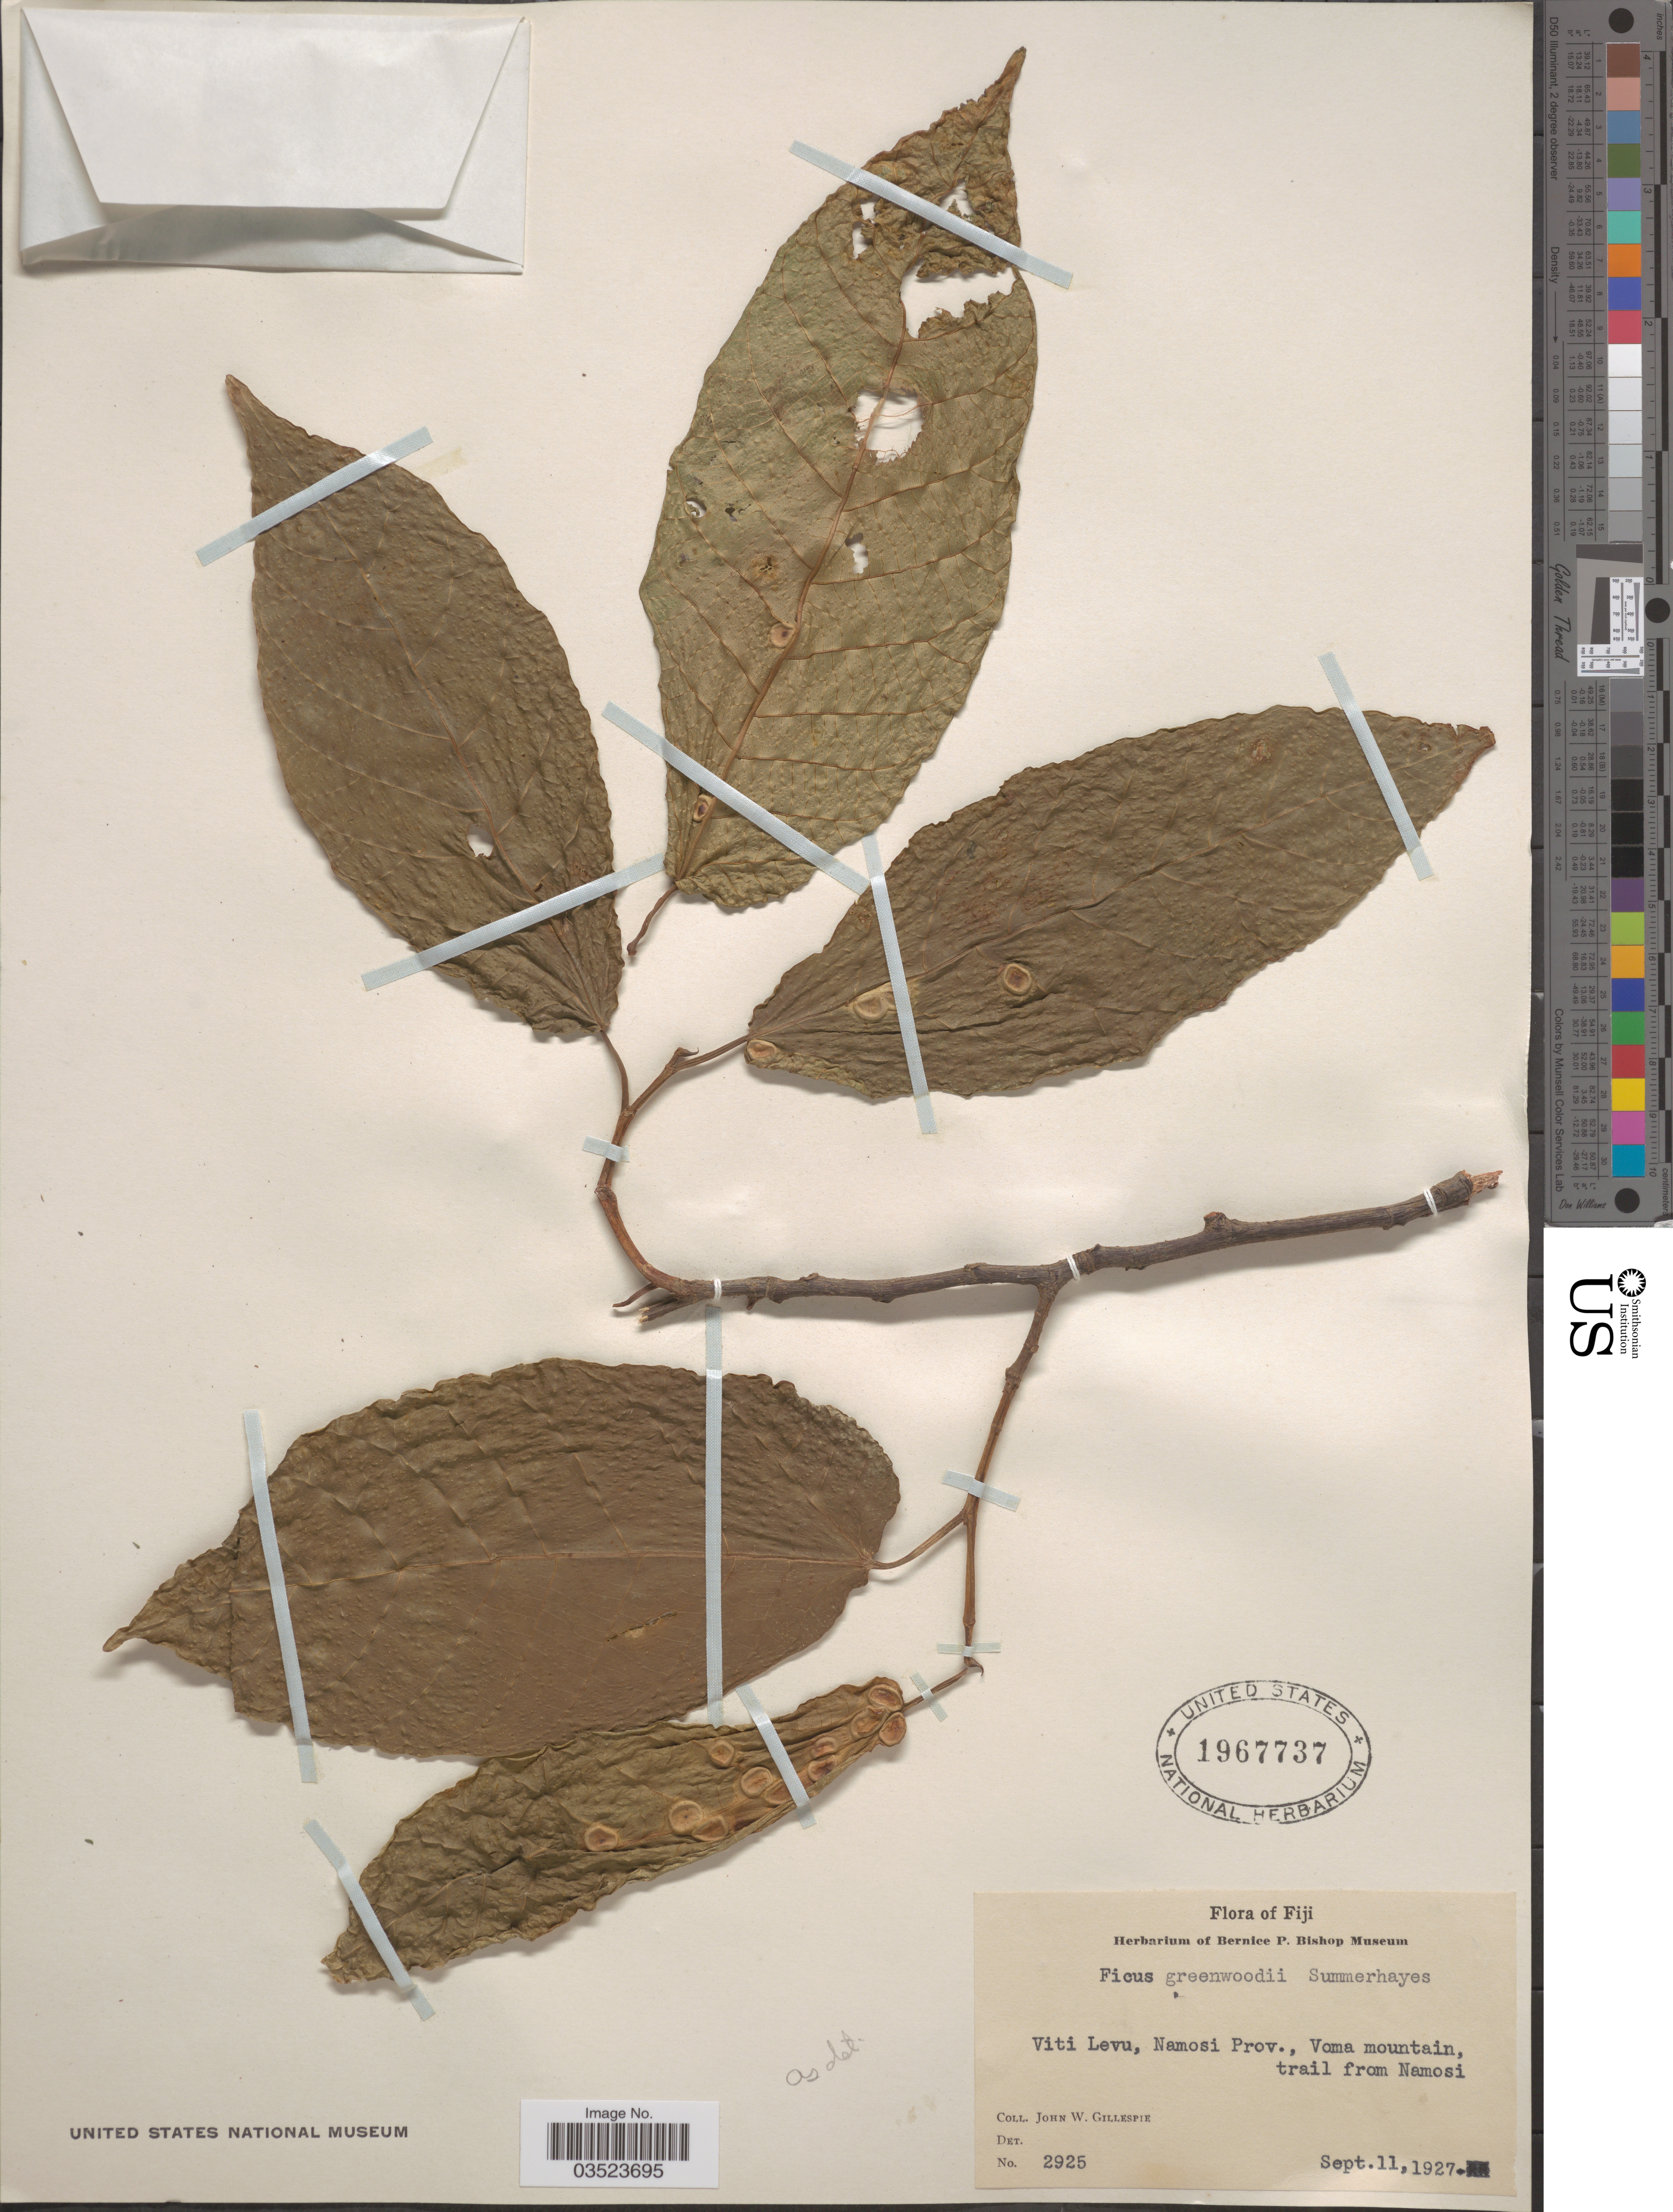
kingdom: Plantae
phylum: Tracheophyta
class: Magnoliopsida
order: Rosales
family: Moraceae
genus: Ficus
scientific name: Ficus greenwoodii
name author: Summerh.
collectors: J. W. Gillespie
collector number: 2925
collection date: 1927-09-11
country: Fiji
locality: Viti Levu, Namosi Prov., Voma mountain, trail from Namosi.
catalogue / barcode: US 1967737